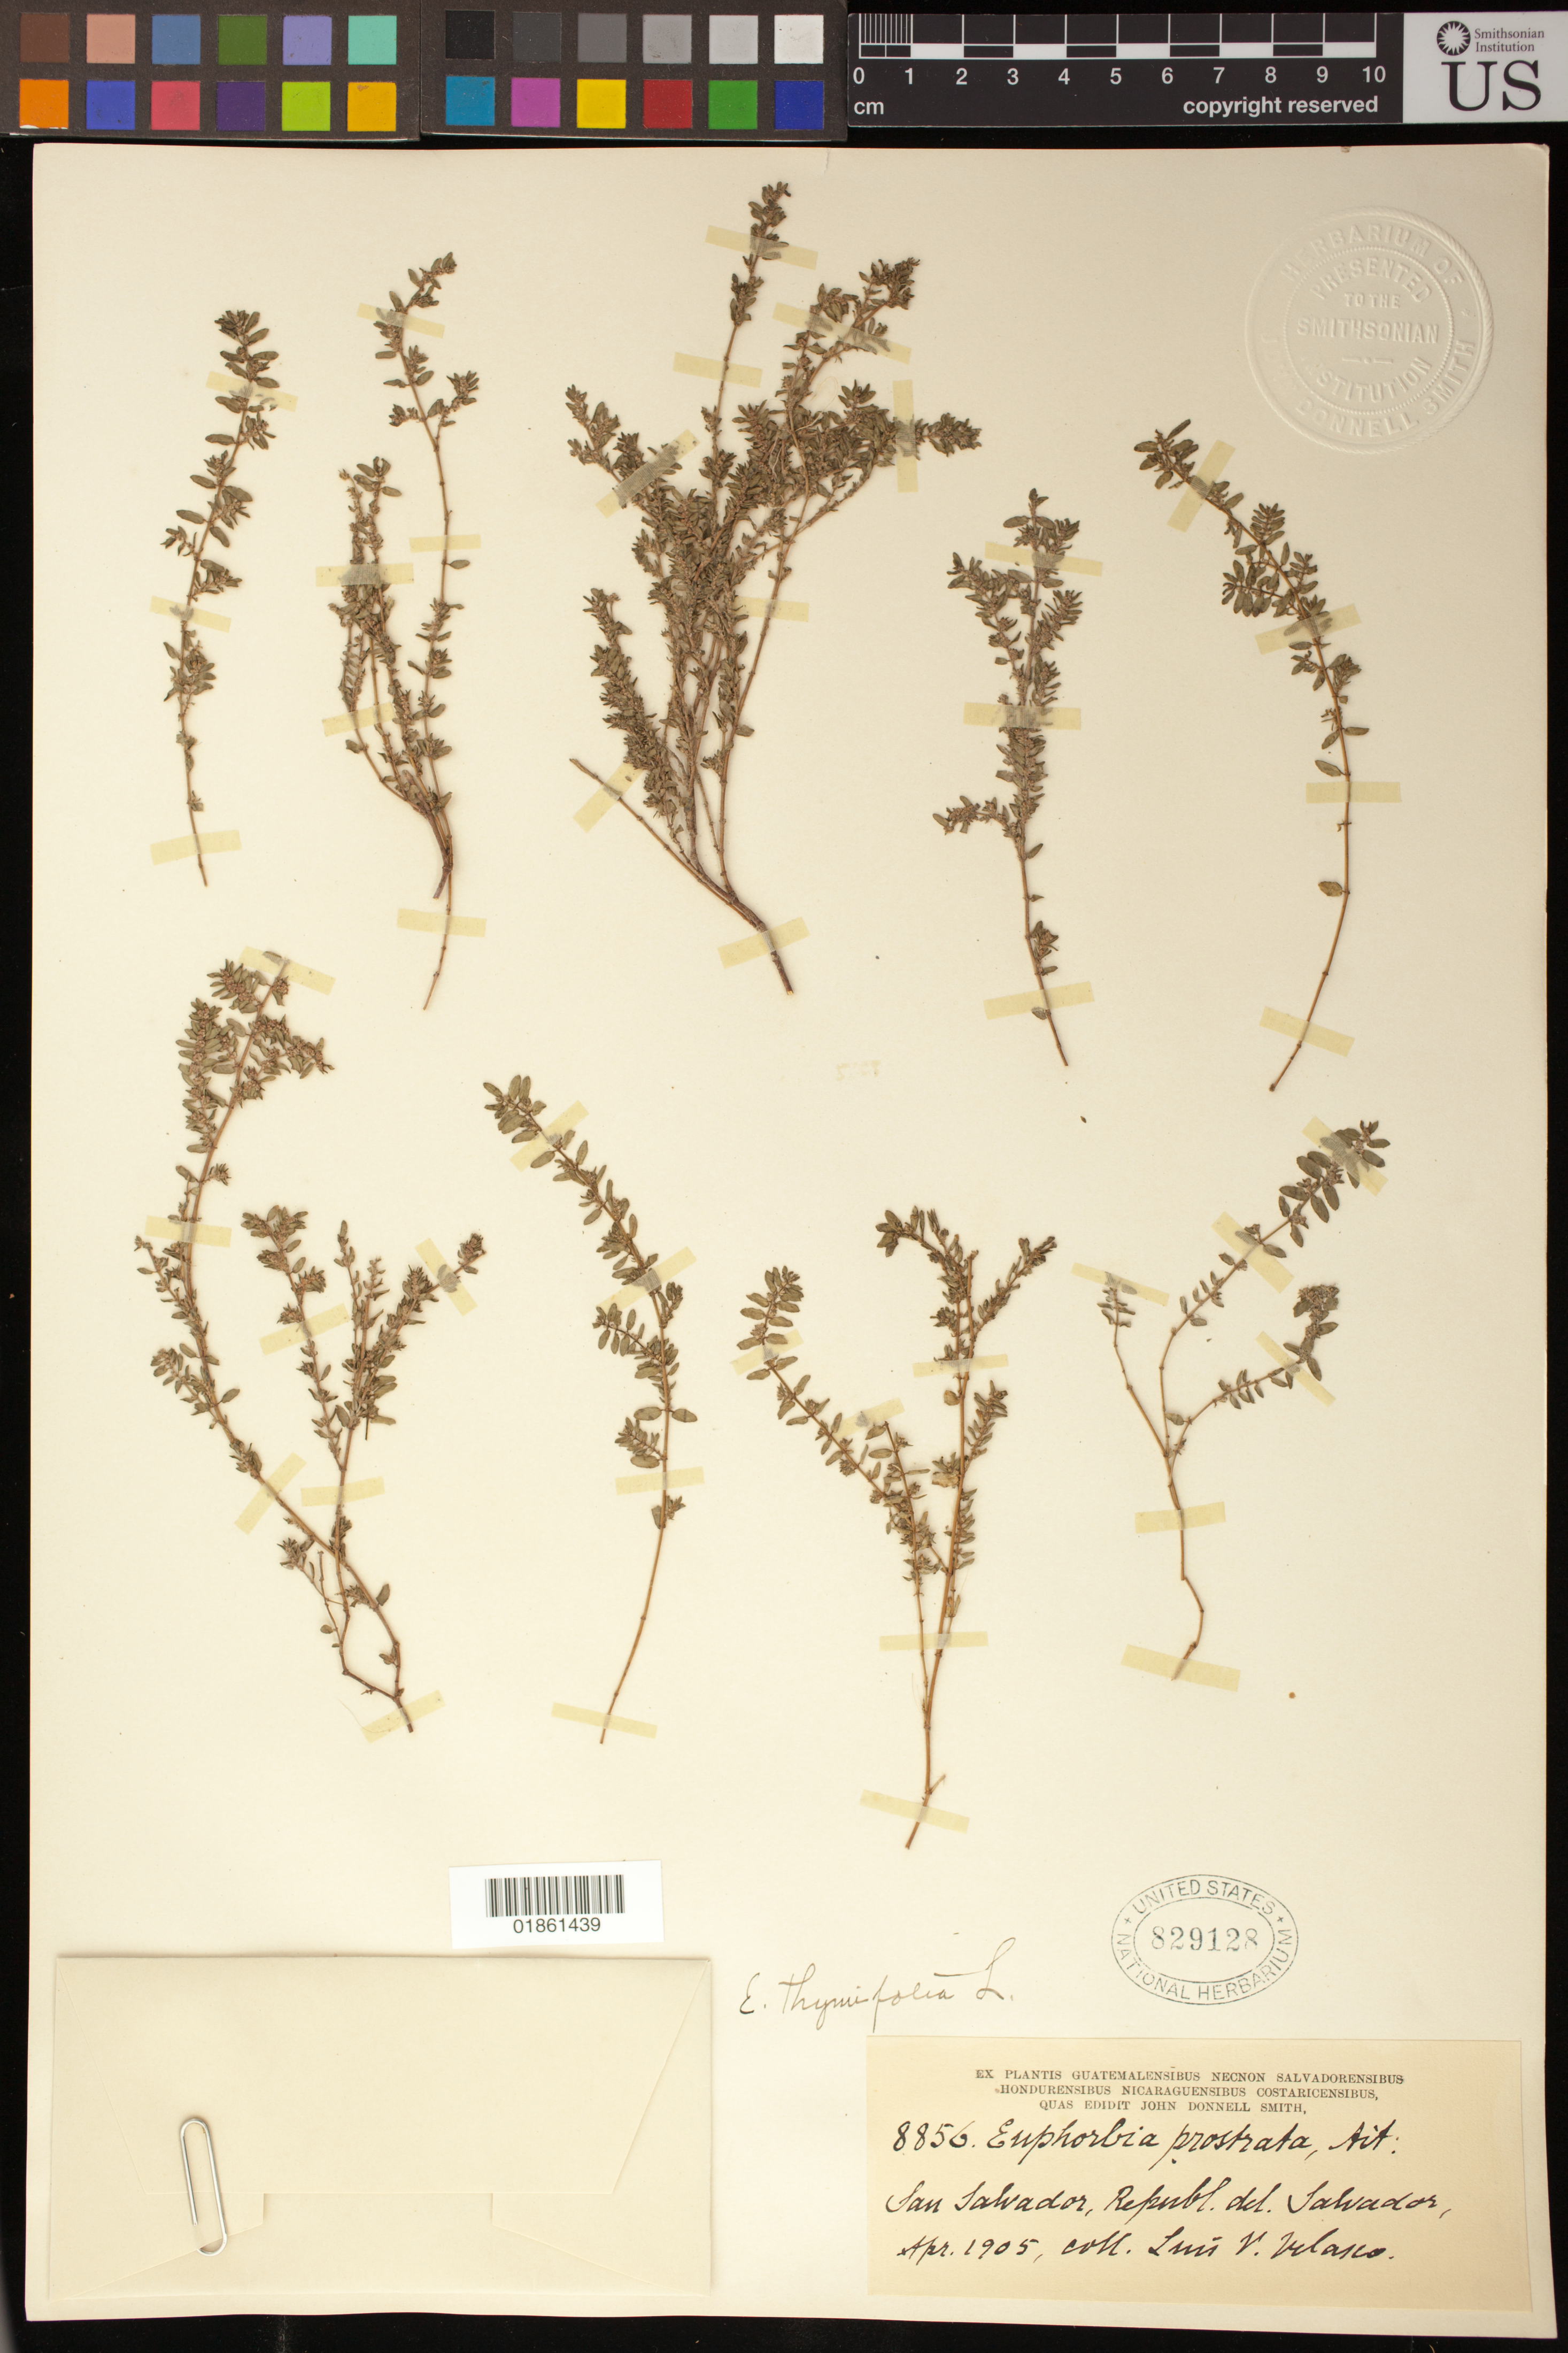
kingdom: Plantae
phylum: Tracheophyta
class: Magnoliopsida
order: Malpighiales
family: Euphorbiaceae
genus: Euphorbia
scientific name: Euphorbia thymifolia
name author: L.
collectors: L. Velasco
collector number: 8856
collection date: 1905-04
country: El Salvador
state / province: San Salvador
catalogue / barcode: US 829128